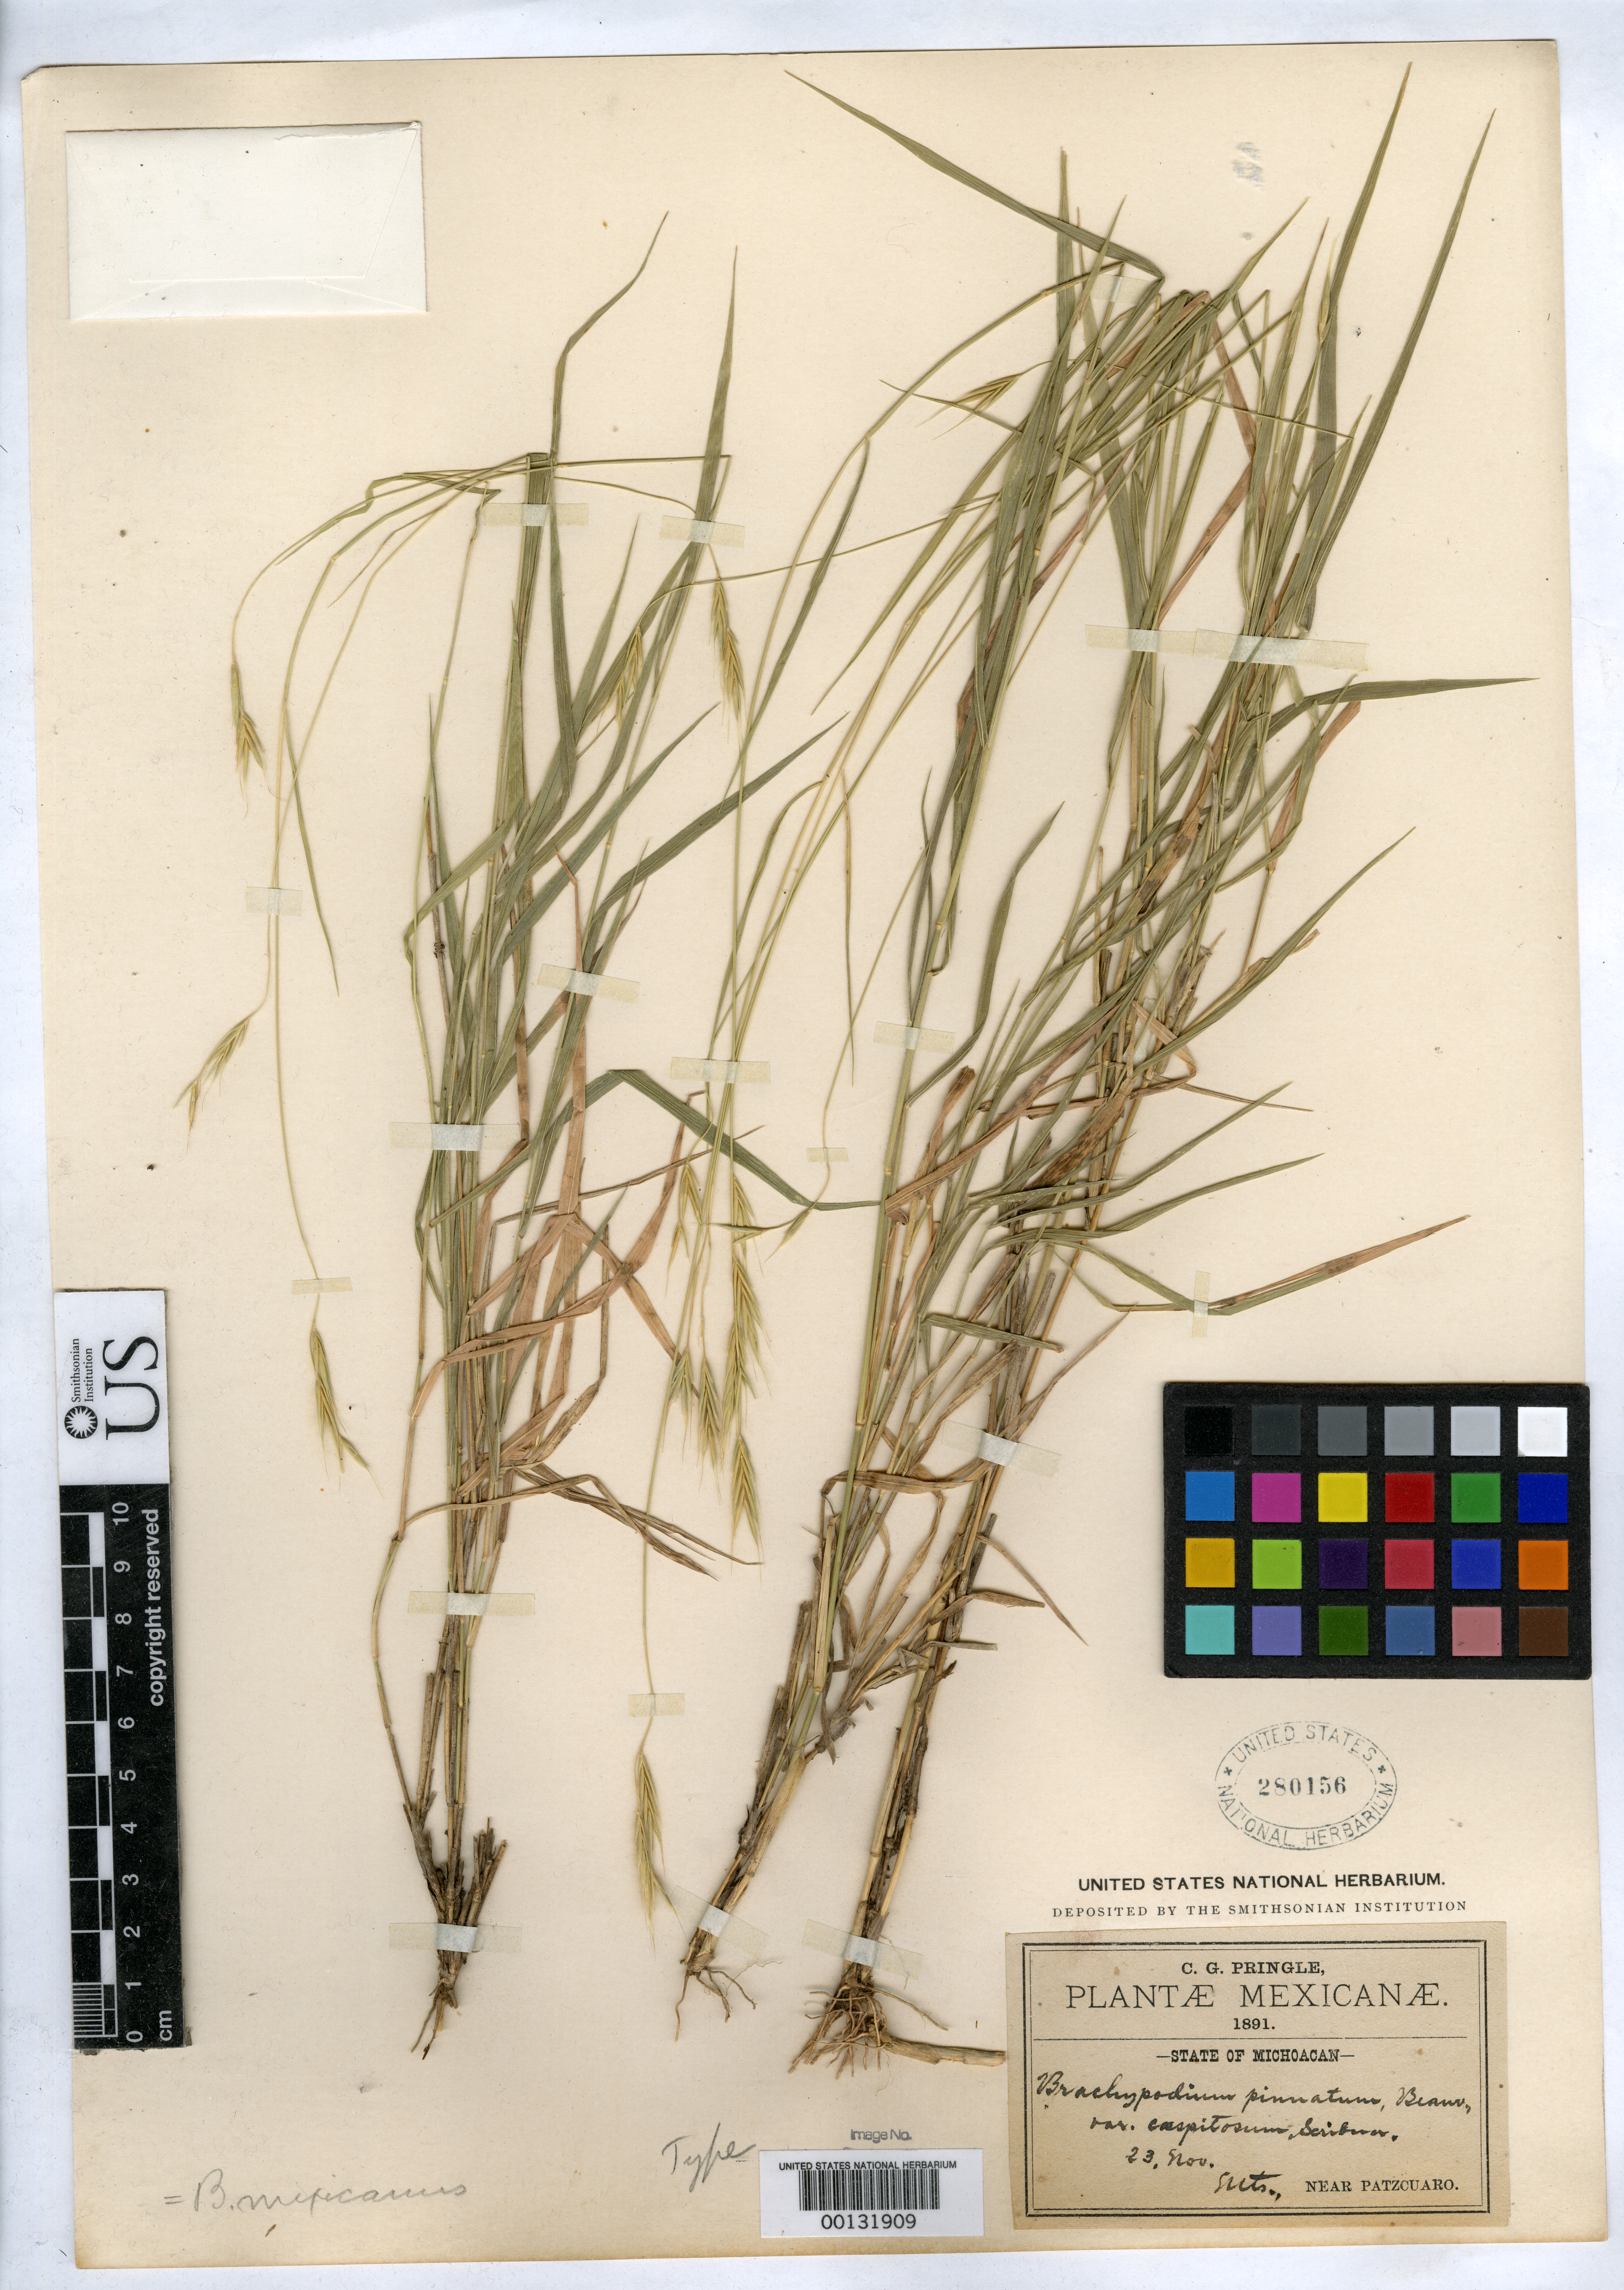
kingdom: Plantae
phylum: Tracheophyta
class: Liliopsida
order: Poales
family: Poaceae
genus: Brachypodium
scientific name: Brachypodium pinnatum var. caspitosum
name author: Scribn.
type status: Type Collection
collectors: C. G. Pringle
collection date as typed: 23 Nov 1891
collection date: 1891-11-23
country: Mexico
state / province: Michoacán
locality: Near Patzcuaro.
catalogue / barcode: US 280156